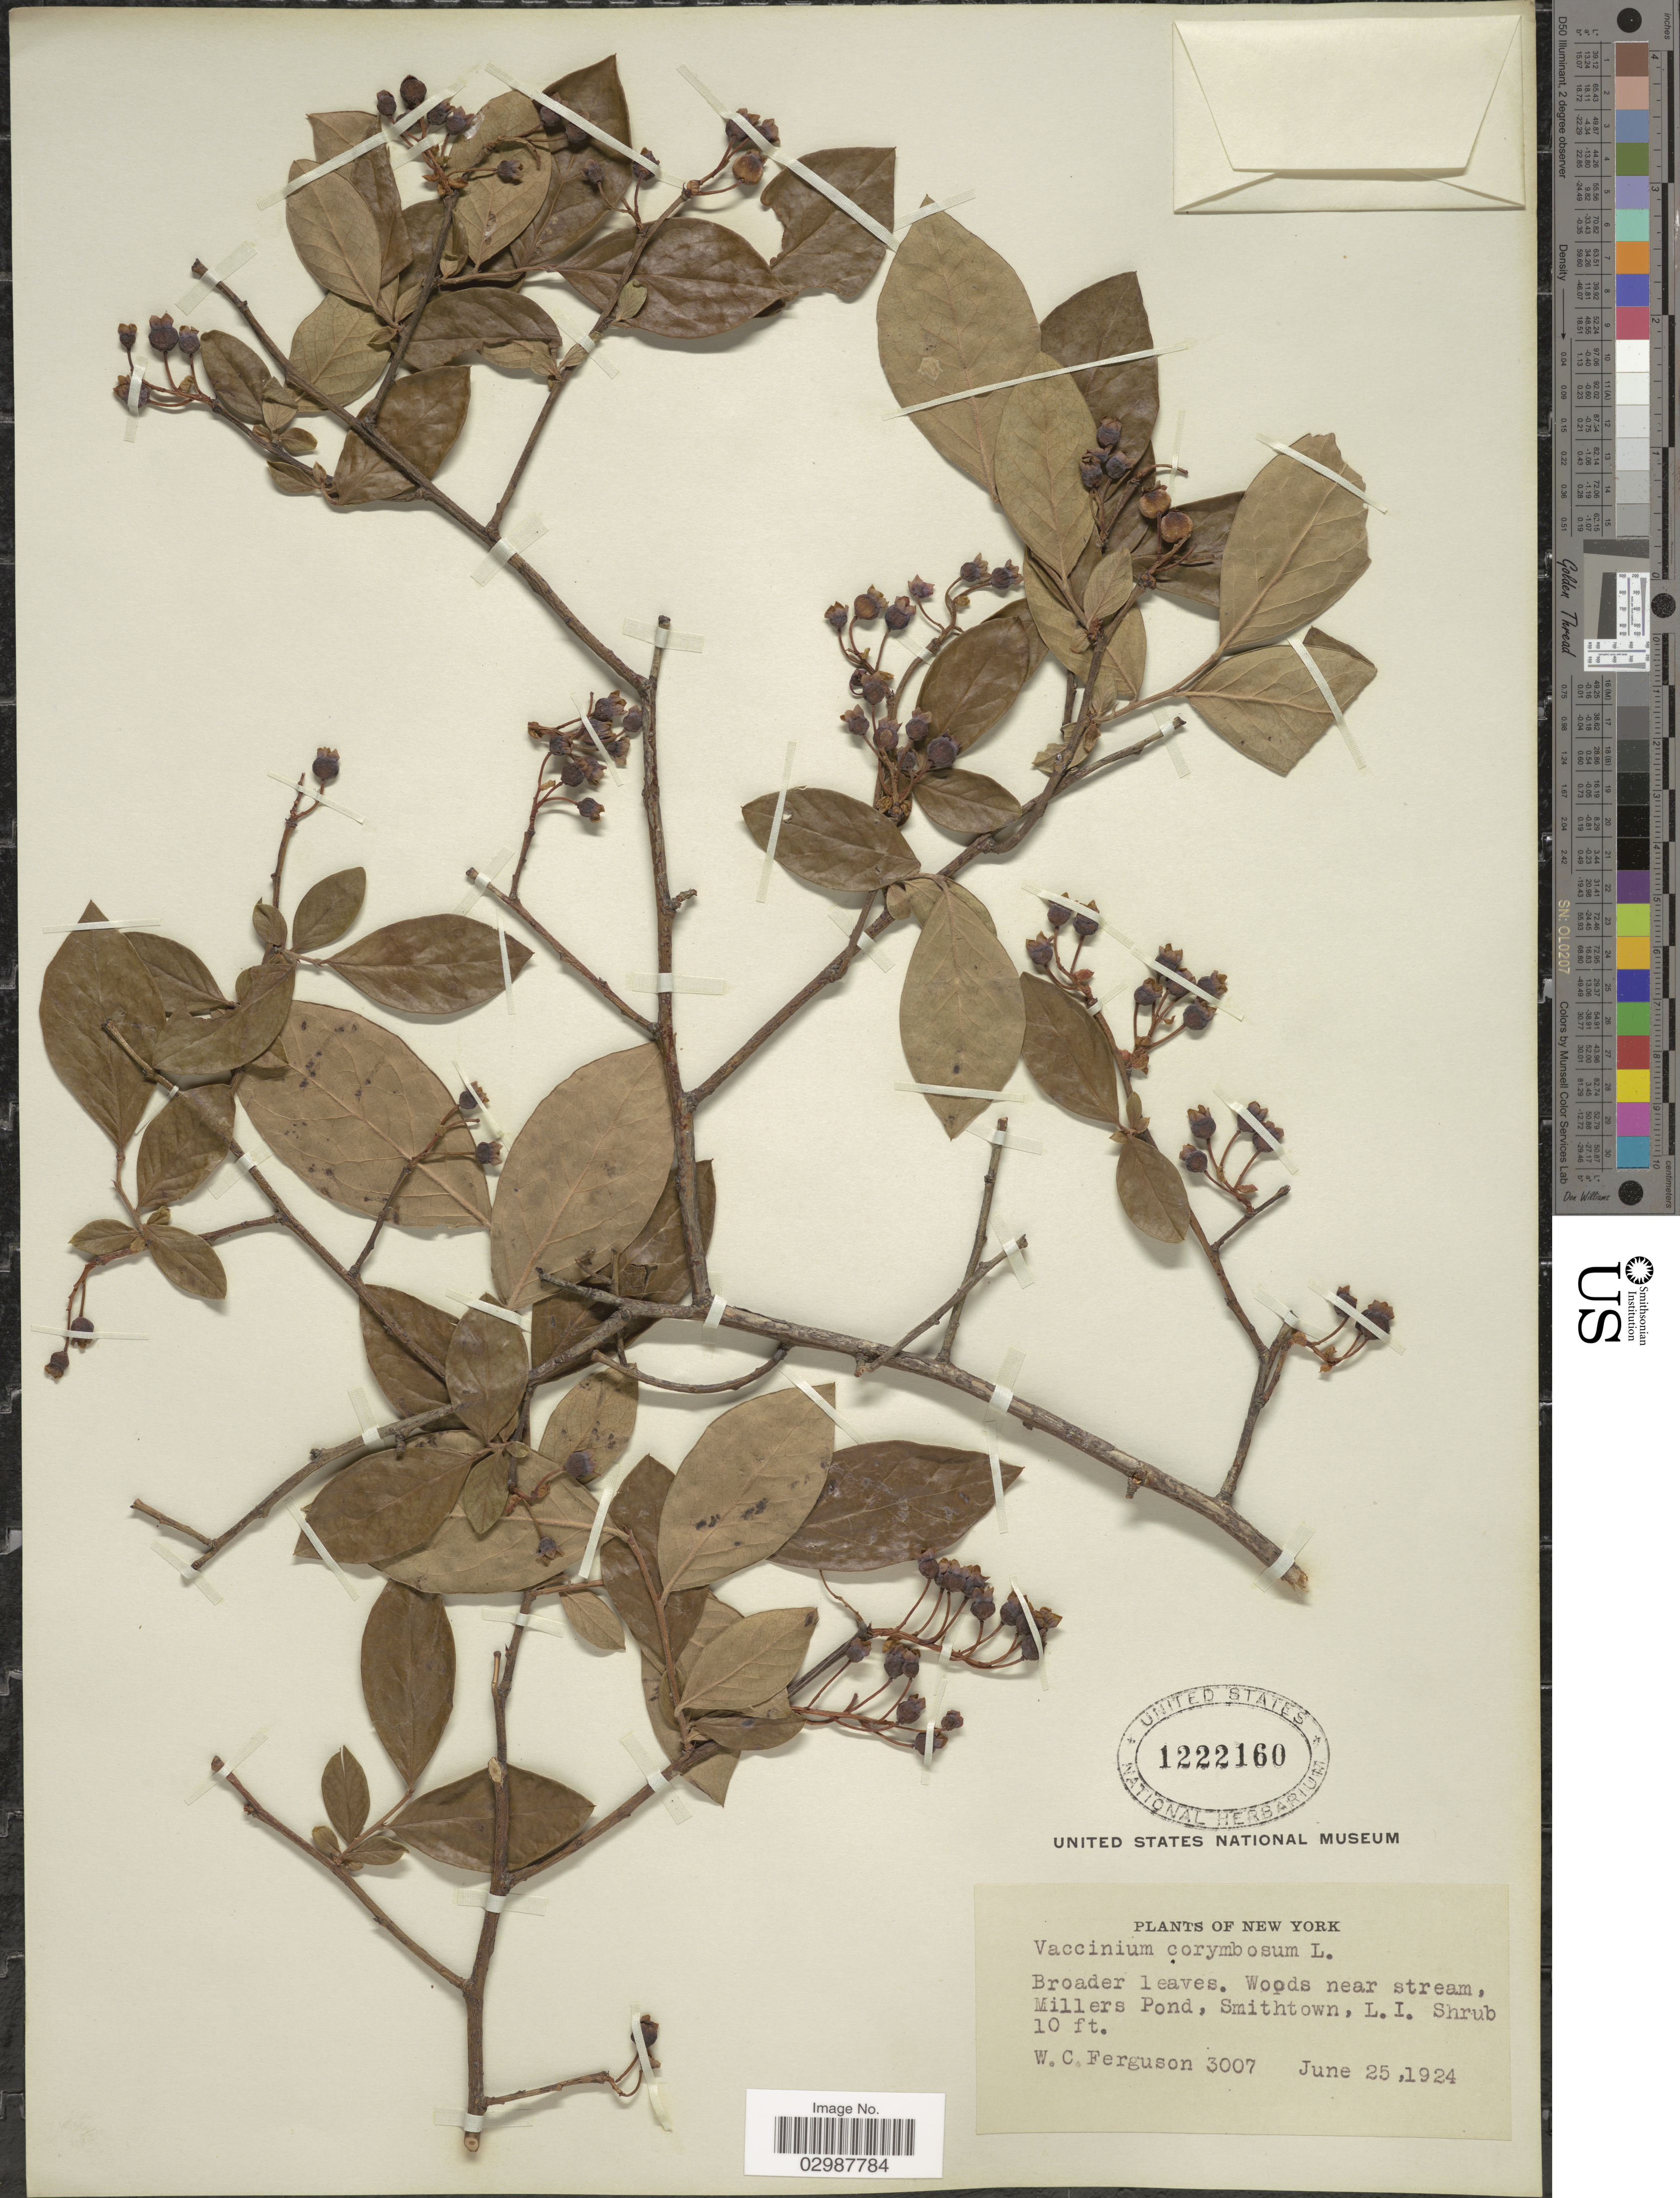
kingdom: Plantae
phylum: Tracheophyta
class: Magnoliopsida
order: Ericales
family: Ericaceae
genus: Vaccinium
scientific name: Vaccinium corymbosum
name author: L.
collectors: W. Ferguson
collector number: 3007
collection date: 1924-06-25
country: United States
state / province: New York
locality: Woods near stream, Millers Pond, Smithtown, L. I.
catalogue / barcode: US 1222160